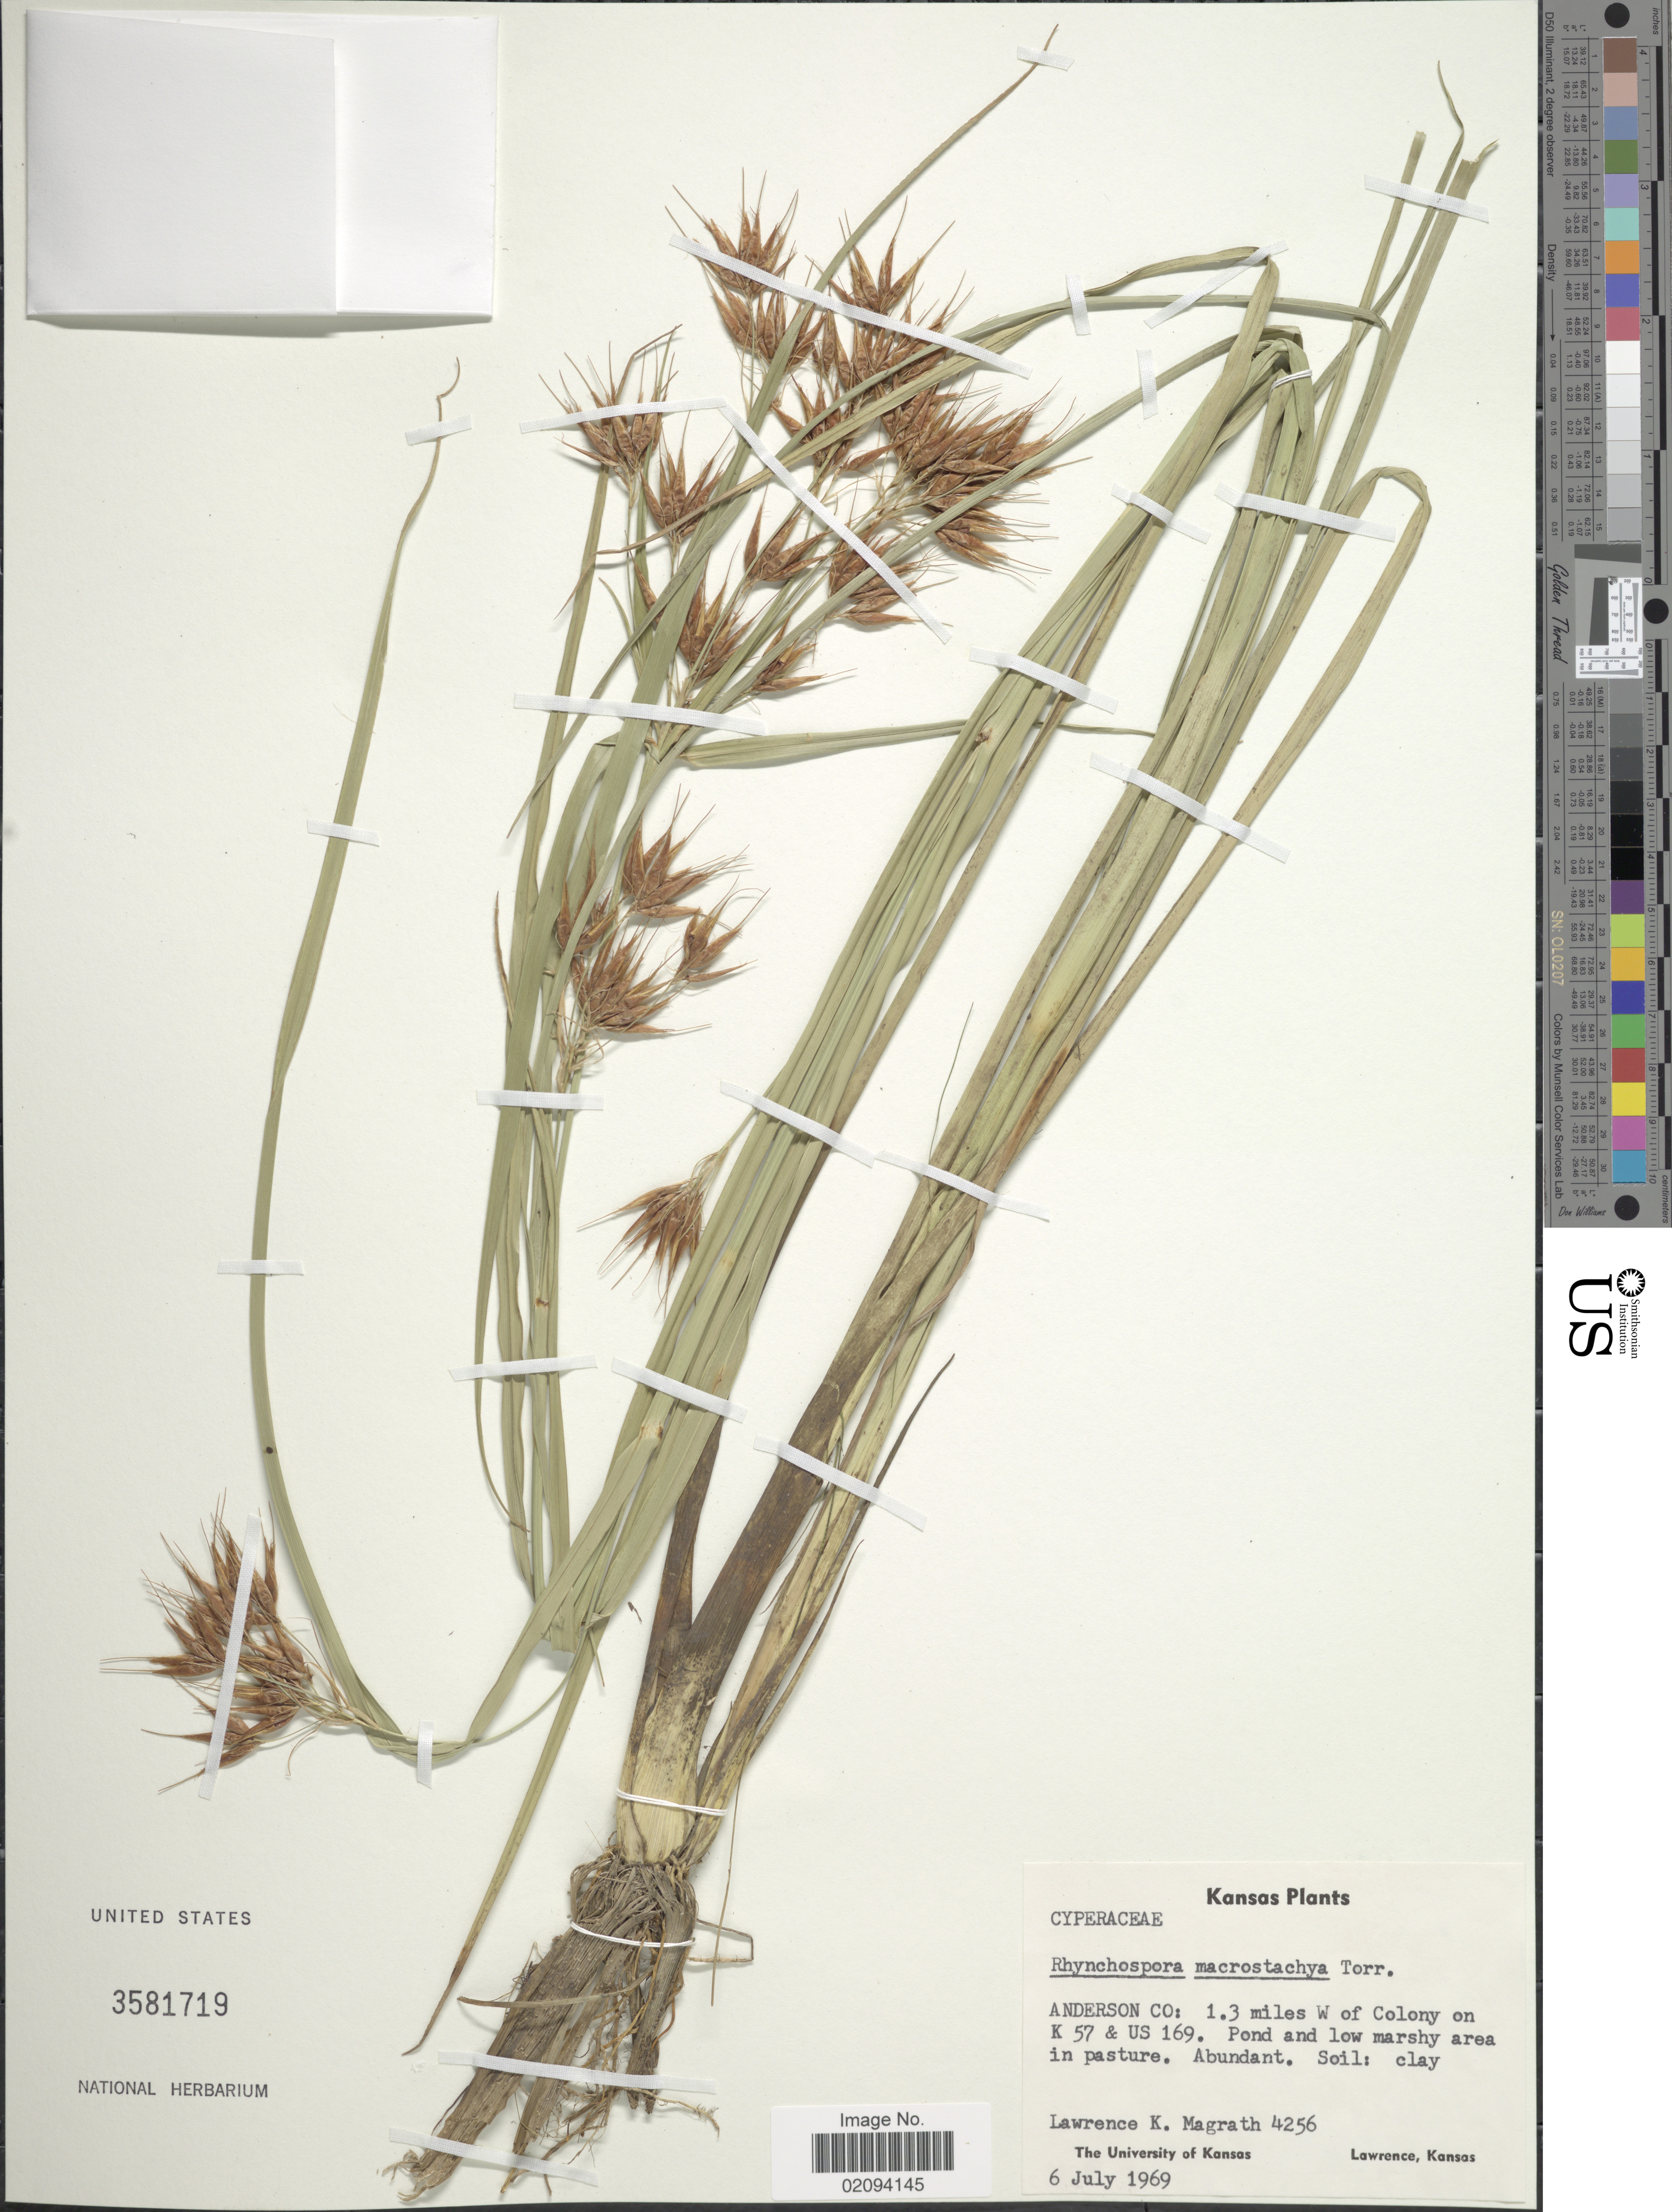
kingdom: Plantae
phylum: Tracheophyta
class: Liliopsida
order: Poales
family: Cyperaceae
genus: Rhynchospora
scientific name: Rhynchospora macrostachya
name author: Torr. ex A. Gray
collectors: L. Magrath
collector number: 4256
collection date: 1969-07-06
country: United States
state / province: Kansas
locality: Anderson Co: 1.3 miles W of Colony on K 57 & US 169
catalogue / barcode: US 3581719